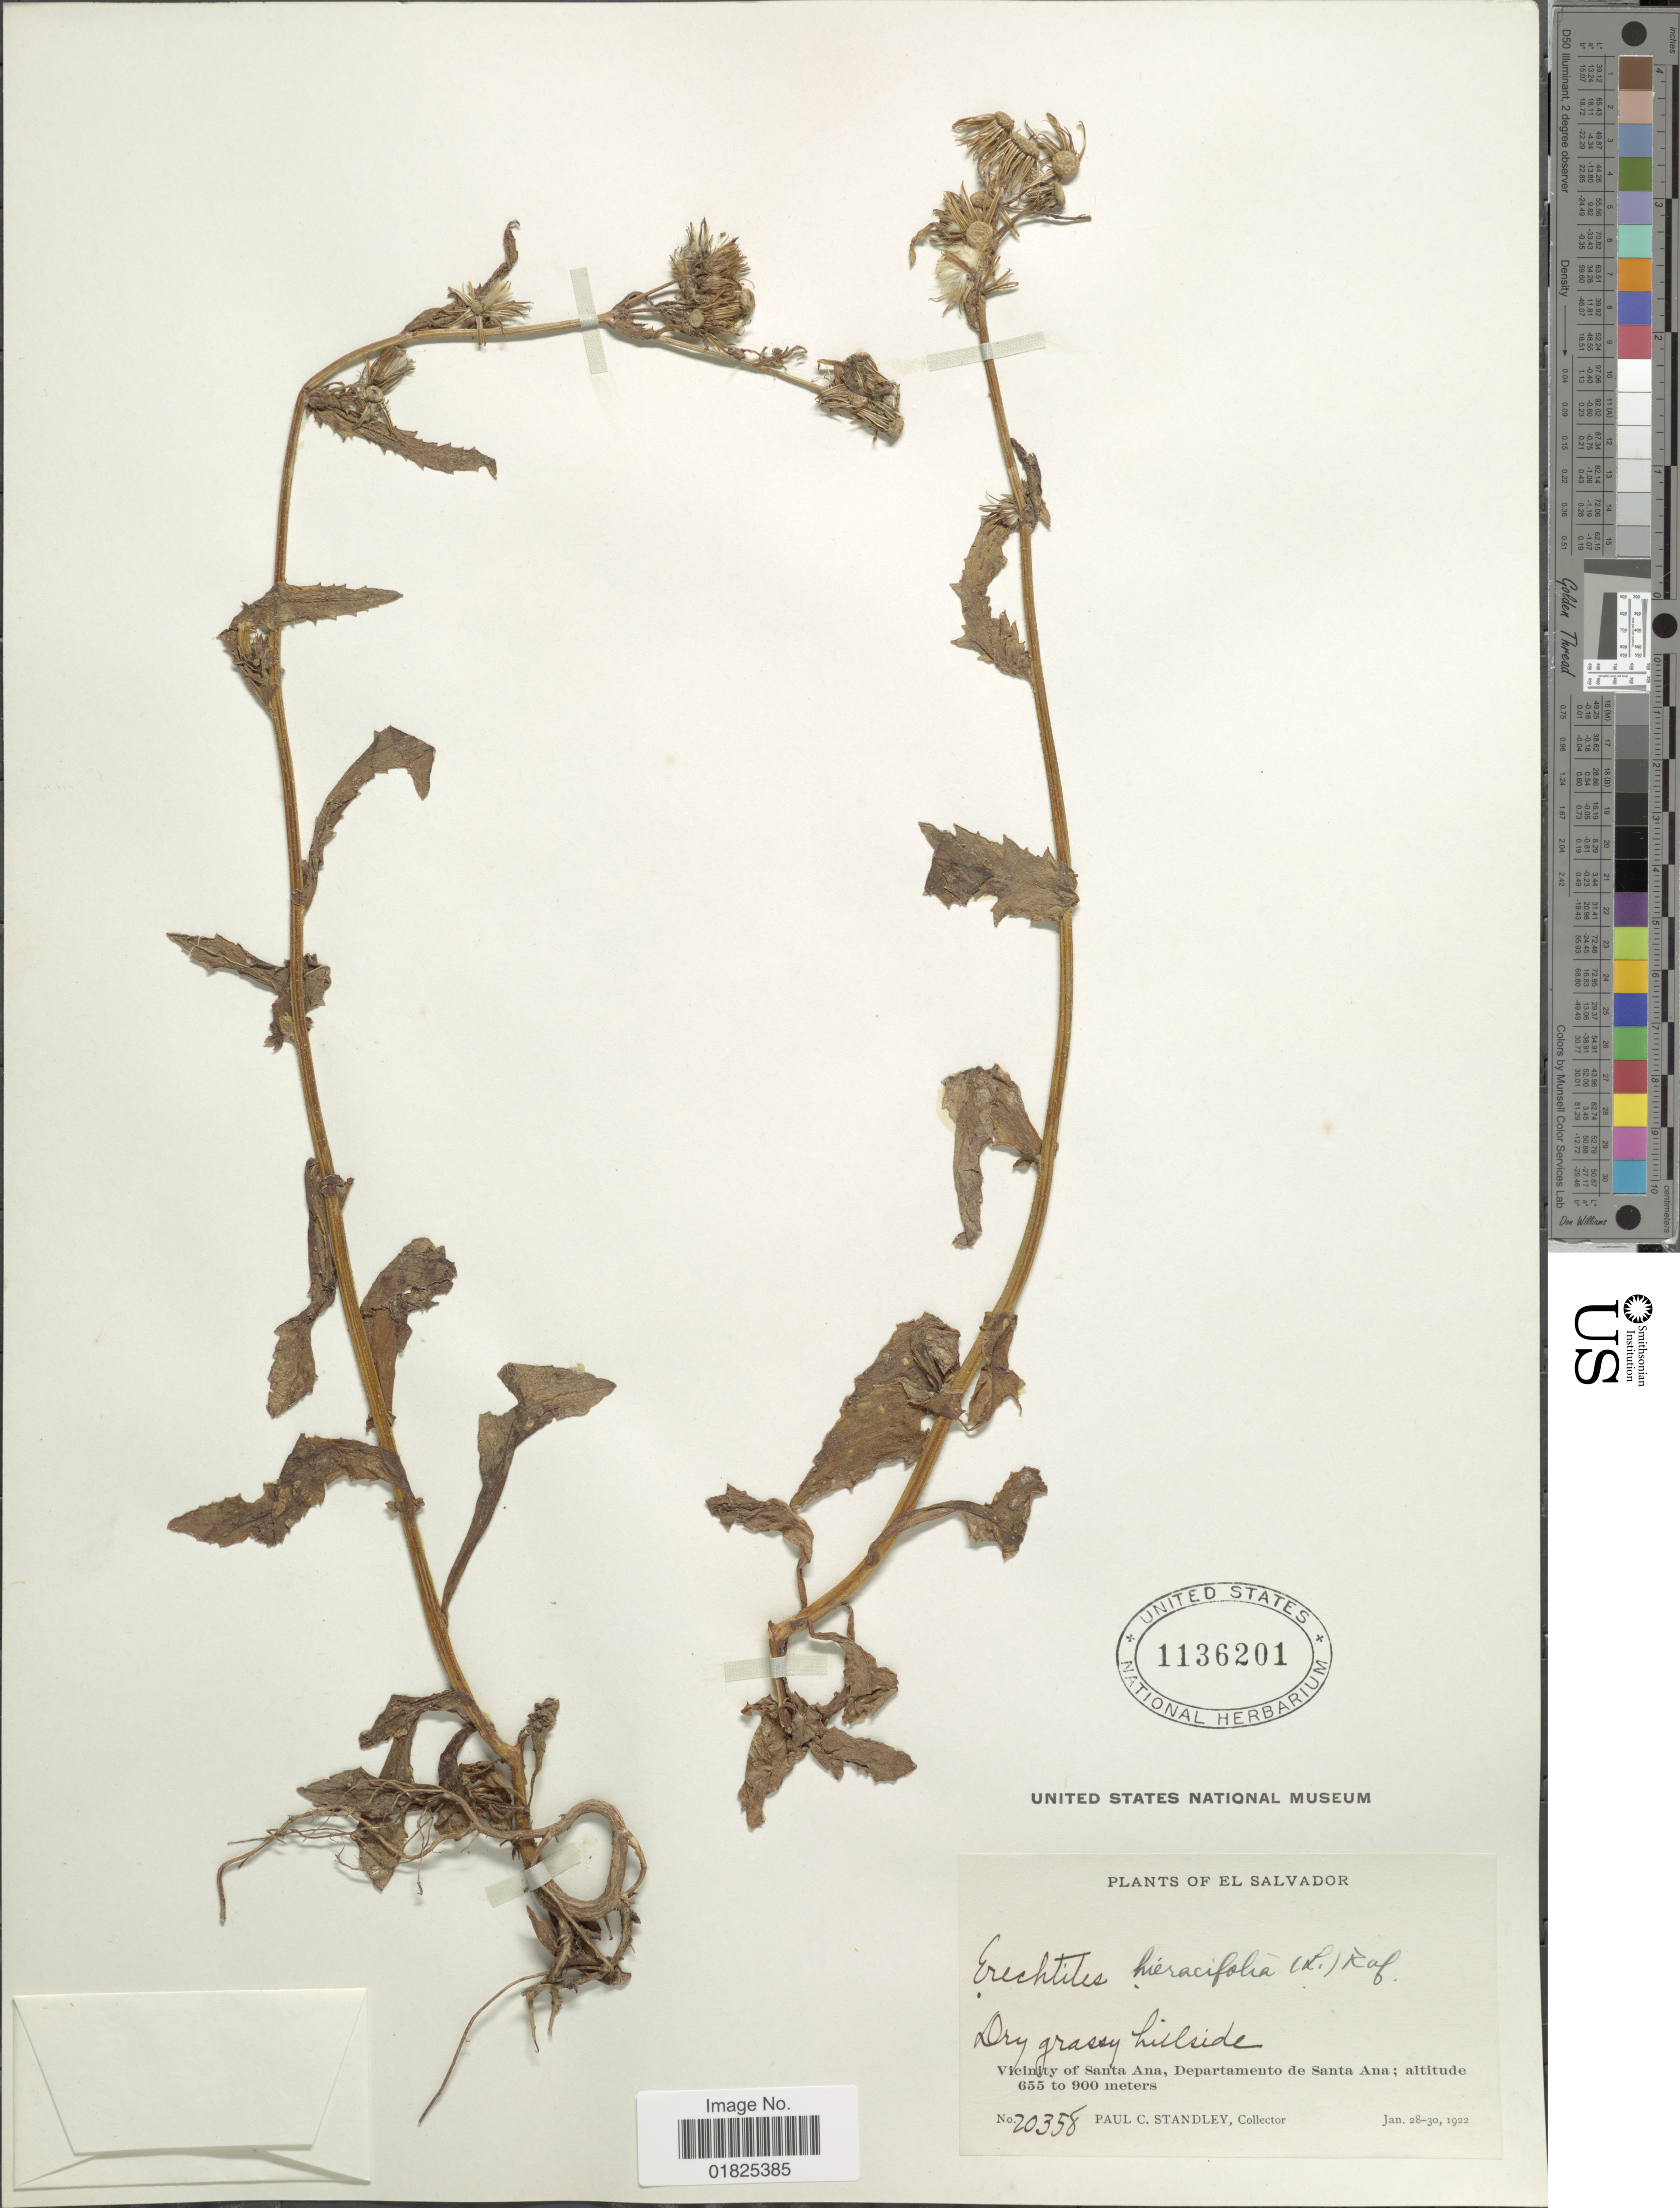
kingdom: Plantae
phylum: Tracheophyta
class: Magnoliopsida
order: Asterales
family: Asteraceae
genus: Erechtites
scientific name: Erechtites hieraciifolius var. cacaliodes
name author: (Fisch. ex Spreng.) Less. ex Griseb.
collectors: P. C. Standley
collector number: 20358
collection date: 1922-01-28/1922-01-30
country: El Salvador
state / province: Santa Ana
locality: Departamento Santa Ana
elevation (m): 655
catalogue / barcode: US 1136201